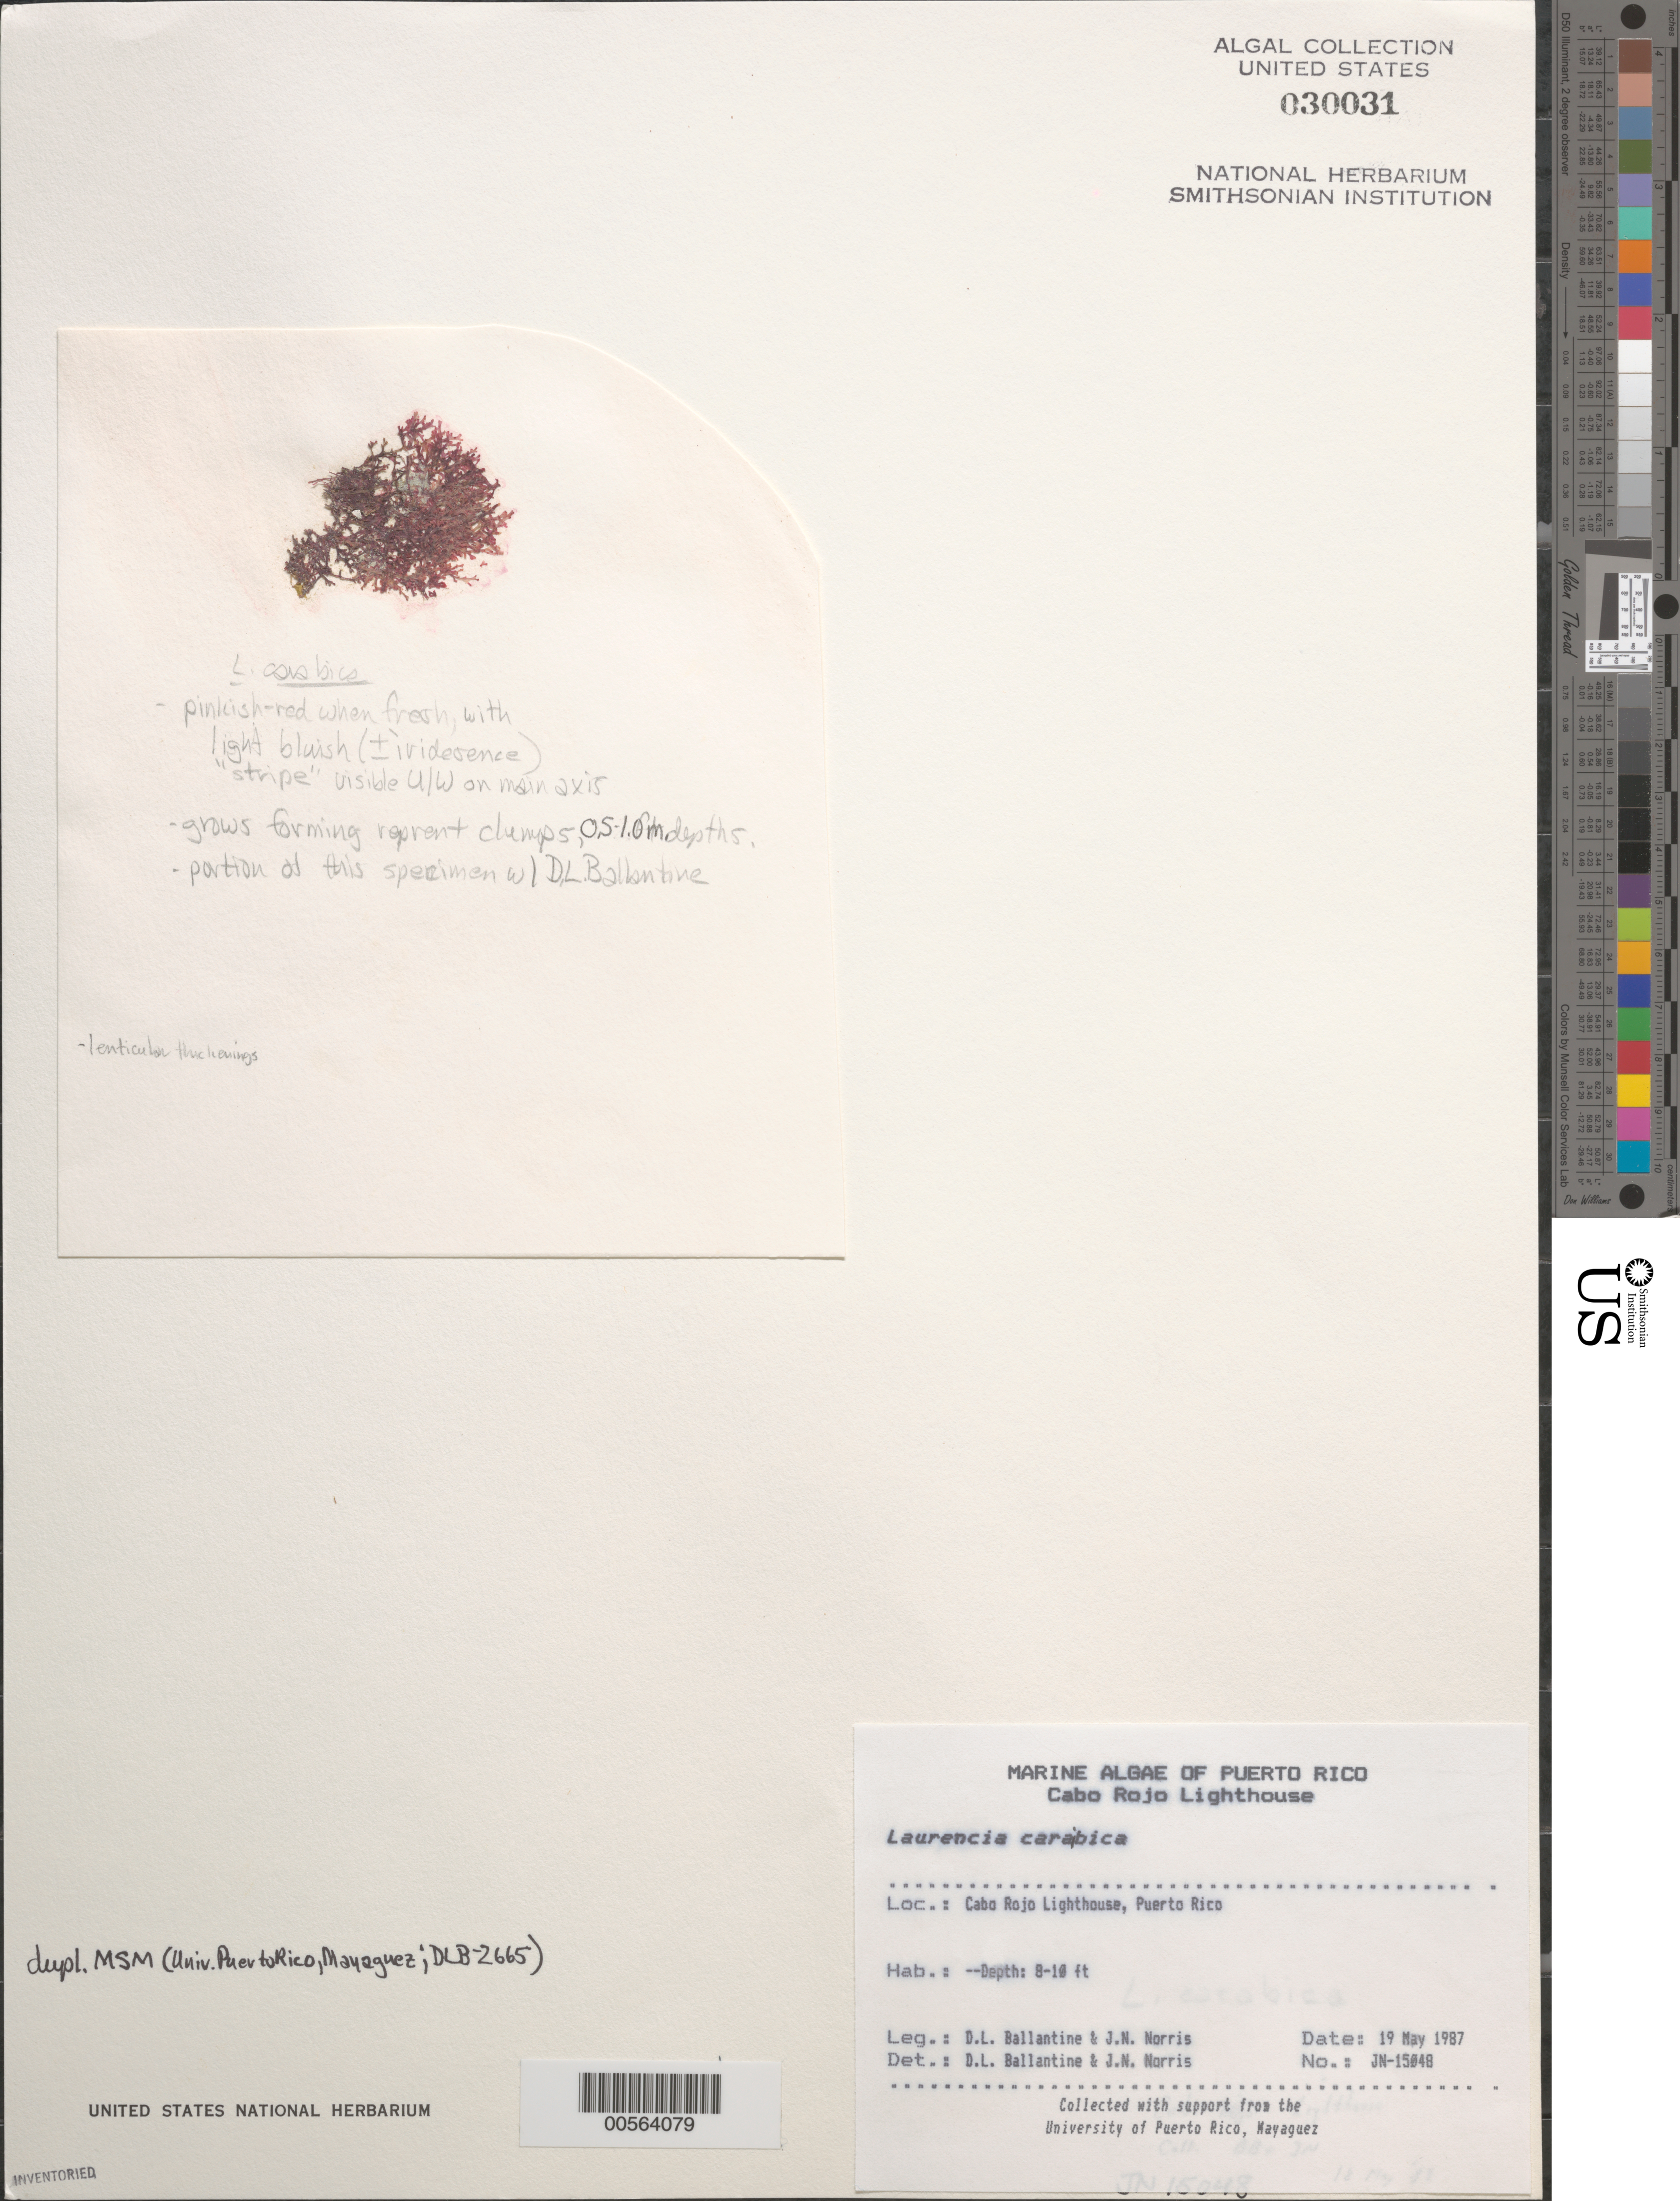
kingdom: Plantae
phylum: Rhodophyta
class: Florideophyceae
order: Ceramiales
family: Rhodomelaceae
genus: Laurencia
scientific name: Laurencia caraibica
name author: P.C. Silva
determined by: Ballantine, D. L.; Norris, J. N.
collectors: D.L. Ballantine & J. N. Norris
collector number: JN-15048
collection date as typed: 19 May 1987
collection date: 1987-05-19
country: Puerto Rico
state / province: Cabo Rojo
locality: Cabo Rojo Lighthouse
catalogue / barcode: US 30031